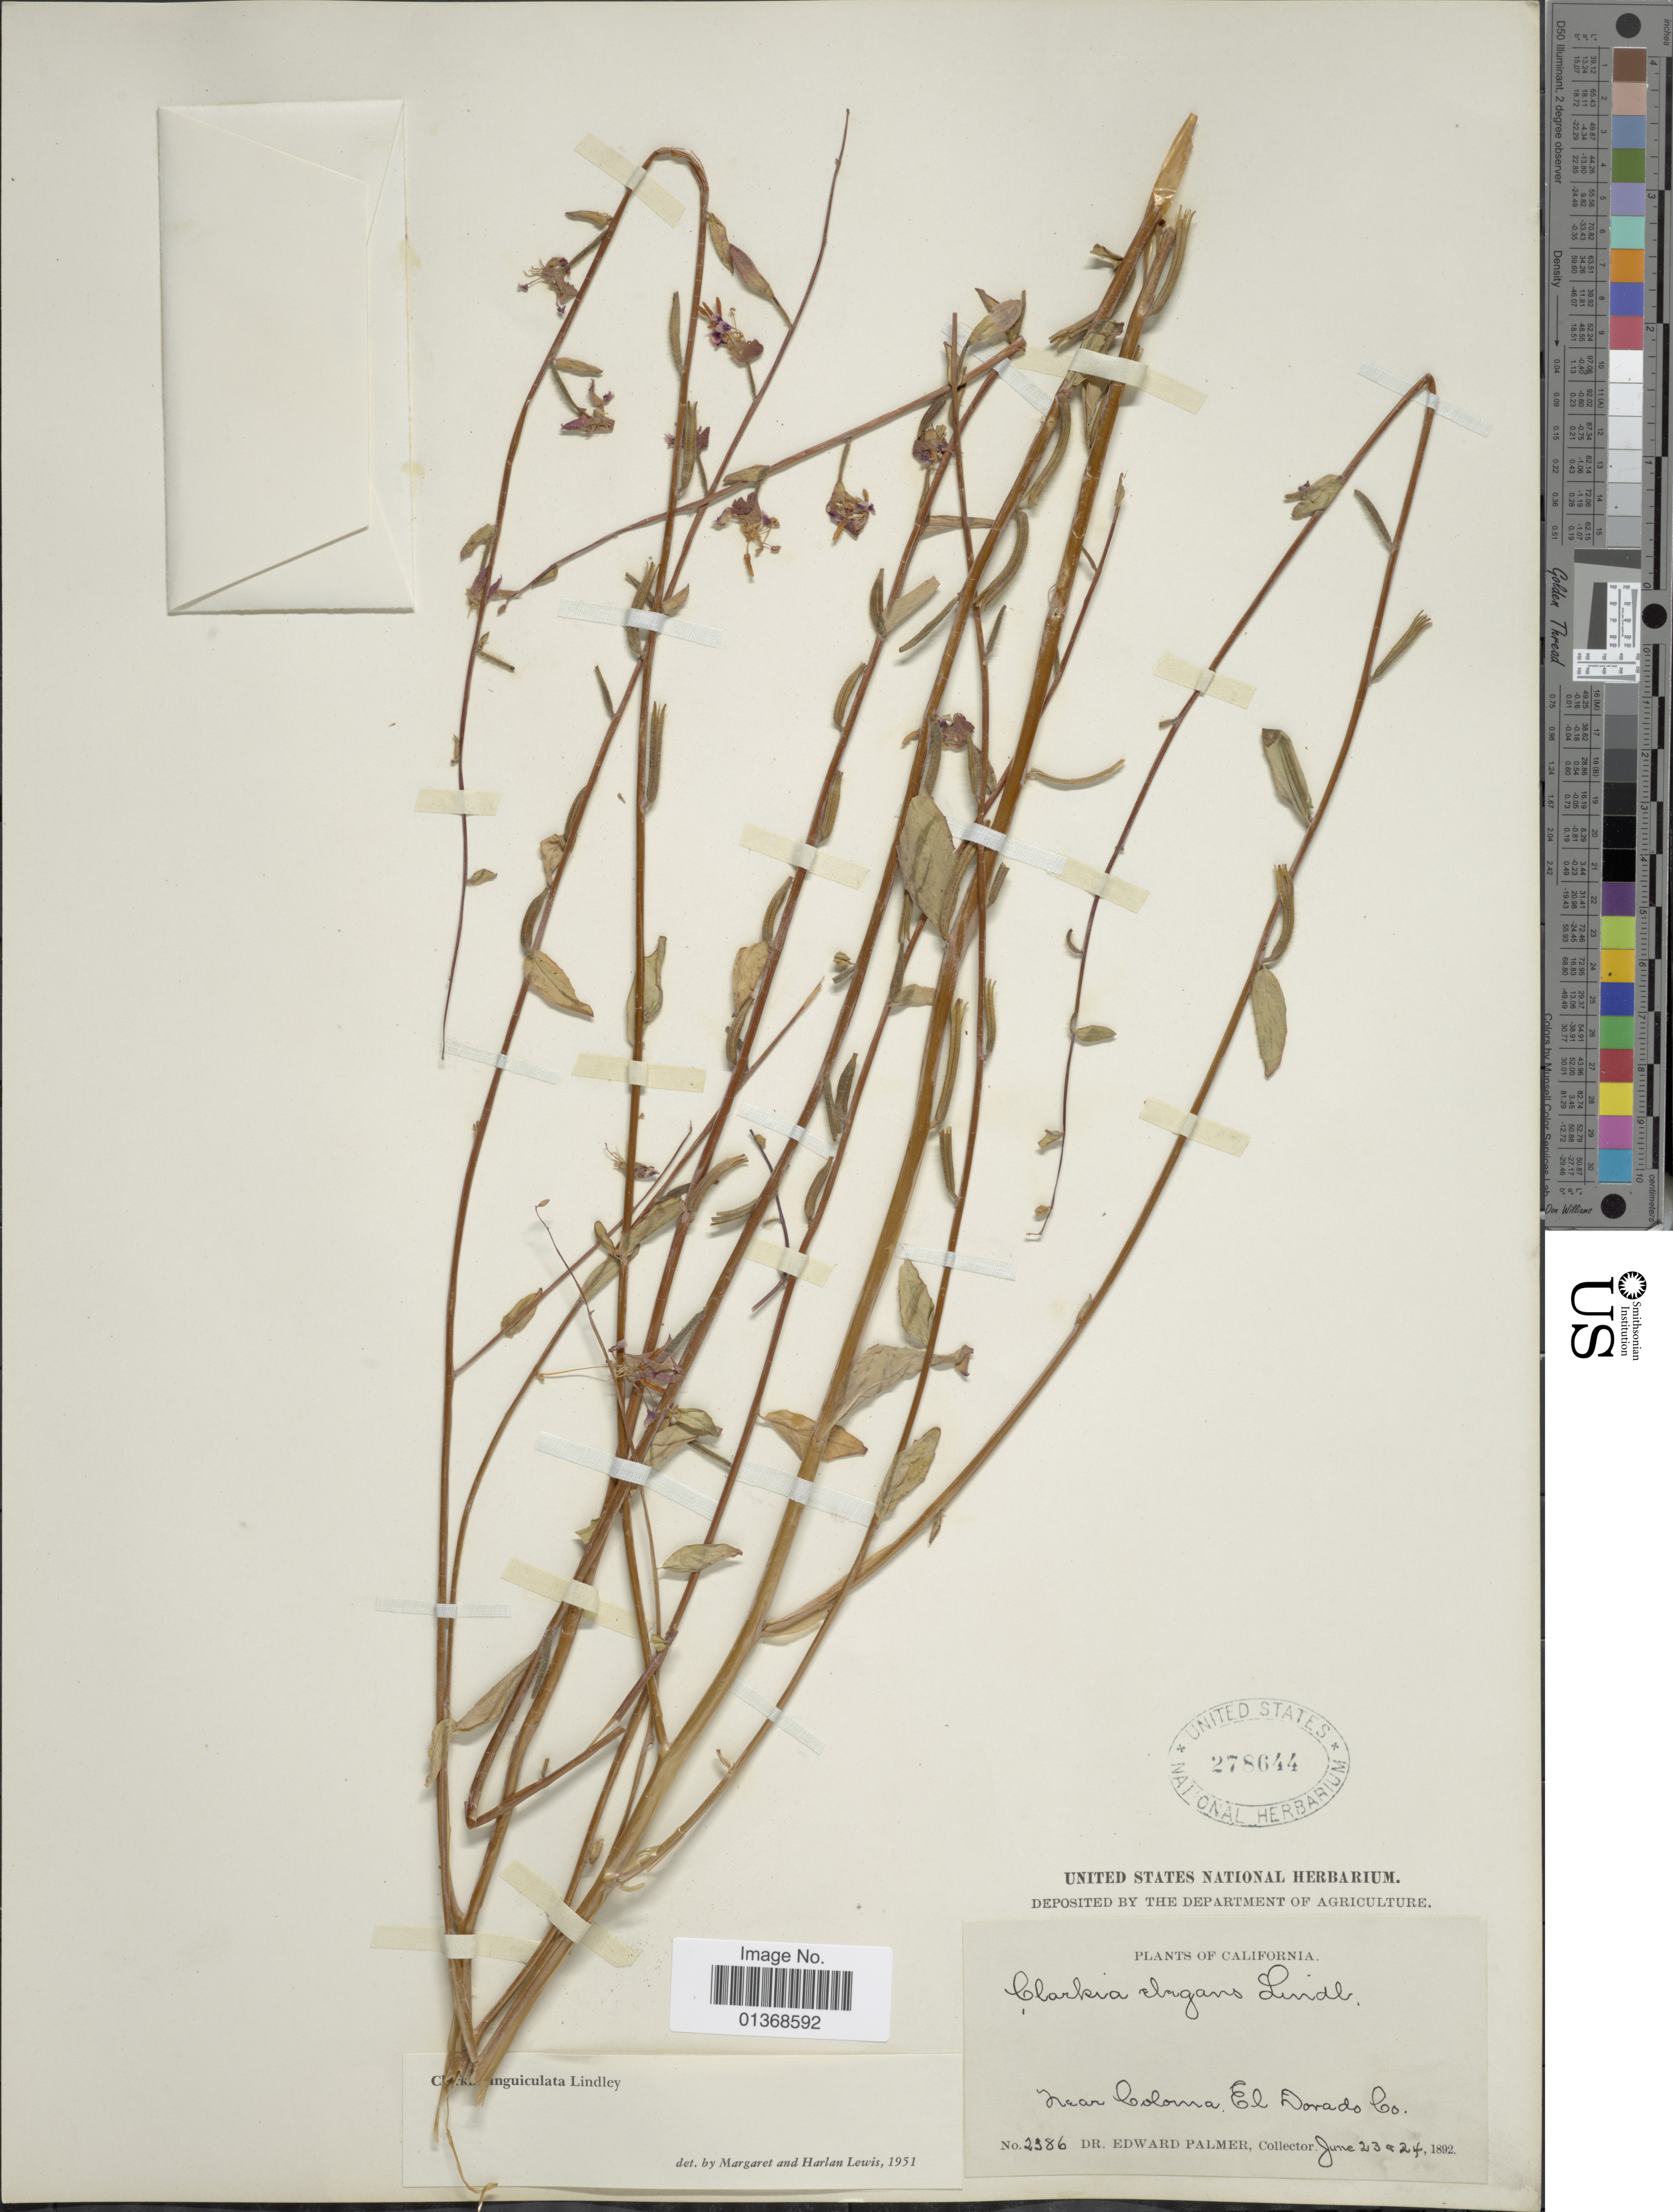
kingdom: Plantae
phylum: Tracheophyta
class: Magnoliopsida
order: Myrtales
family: Onagraceae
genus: Clarkia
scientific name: Clarkia unguiculata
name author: Lindl.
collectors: E. Palmer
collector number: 2386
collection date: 1892-06-23/1892-06-24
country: United States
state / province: California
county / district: El Dorado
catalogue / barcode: US 278644